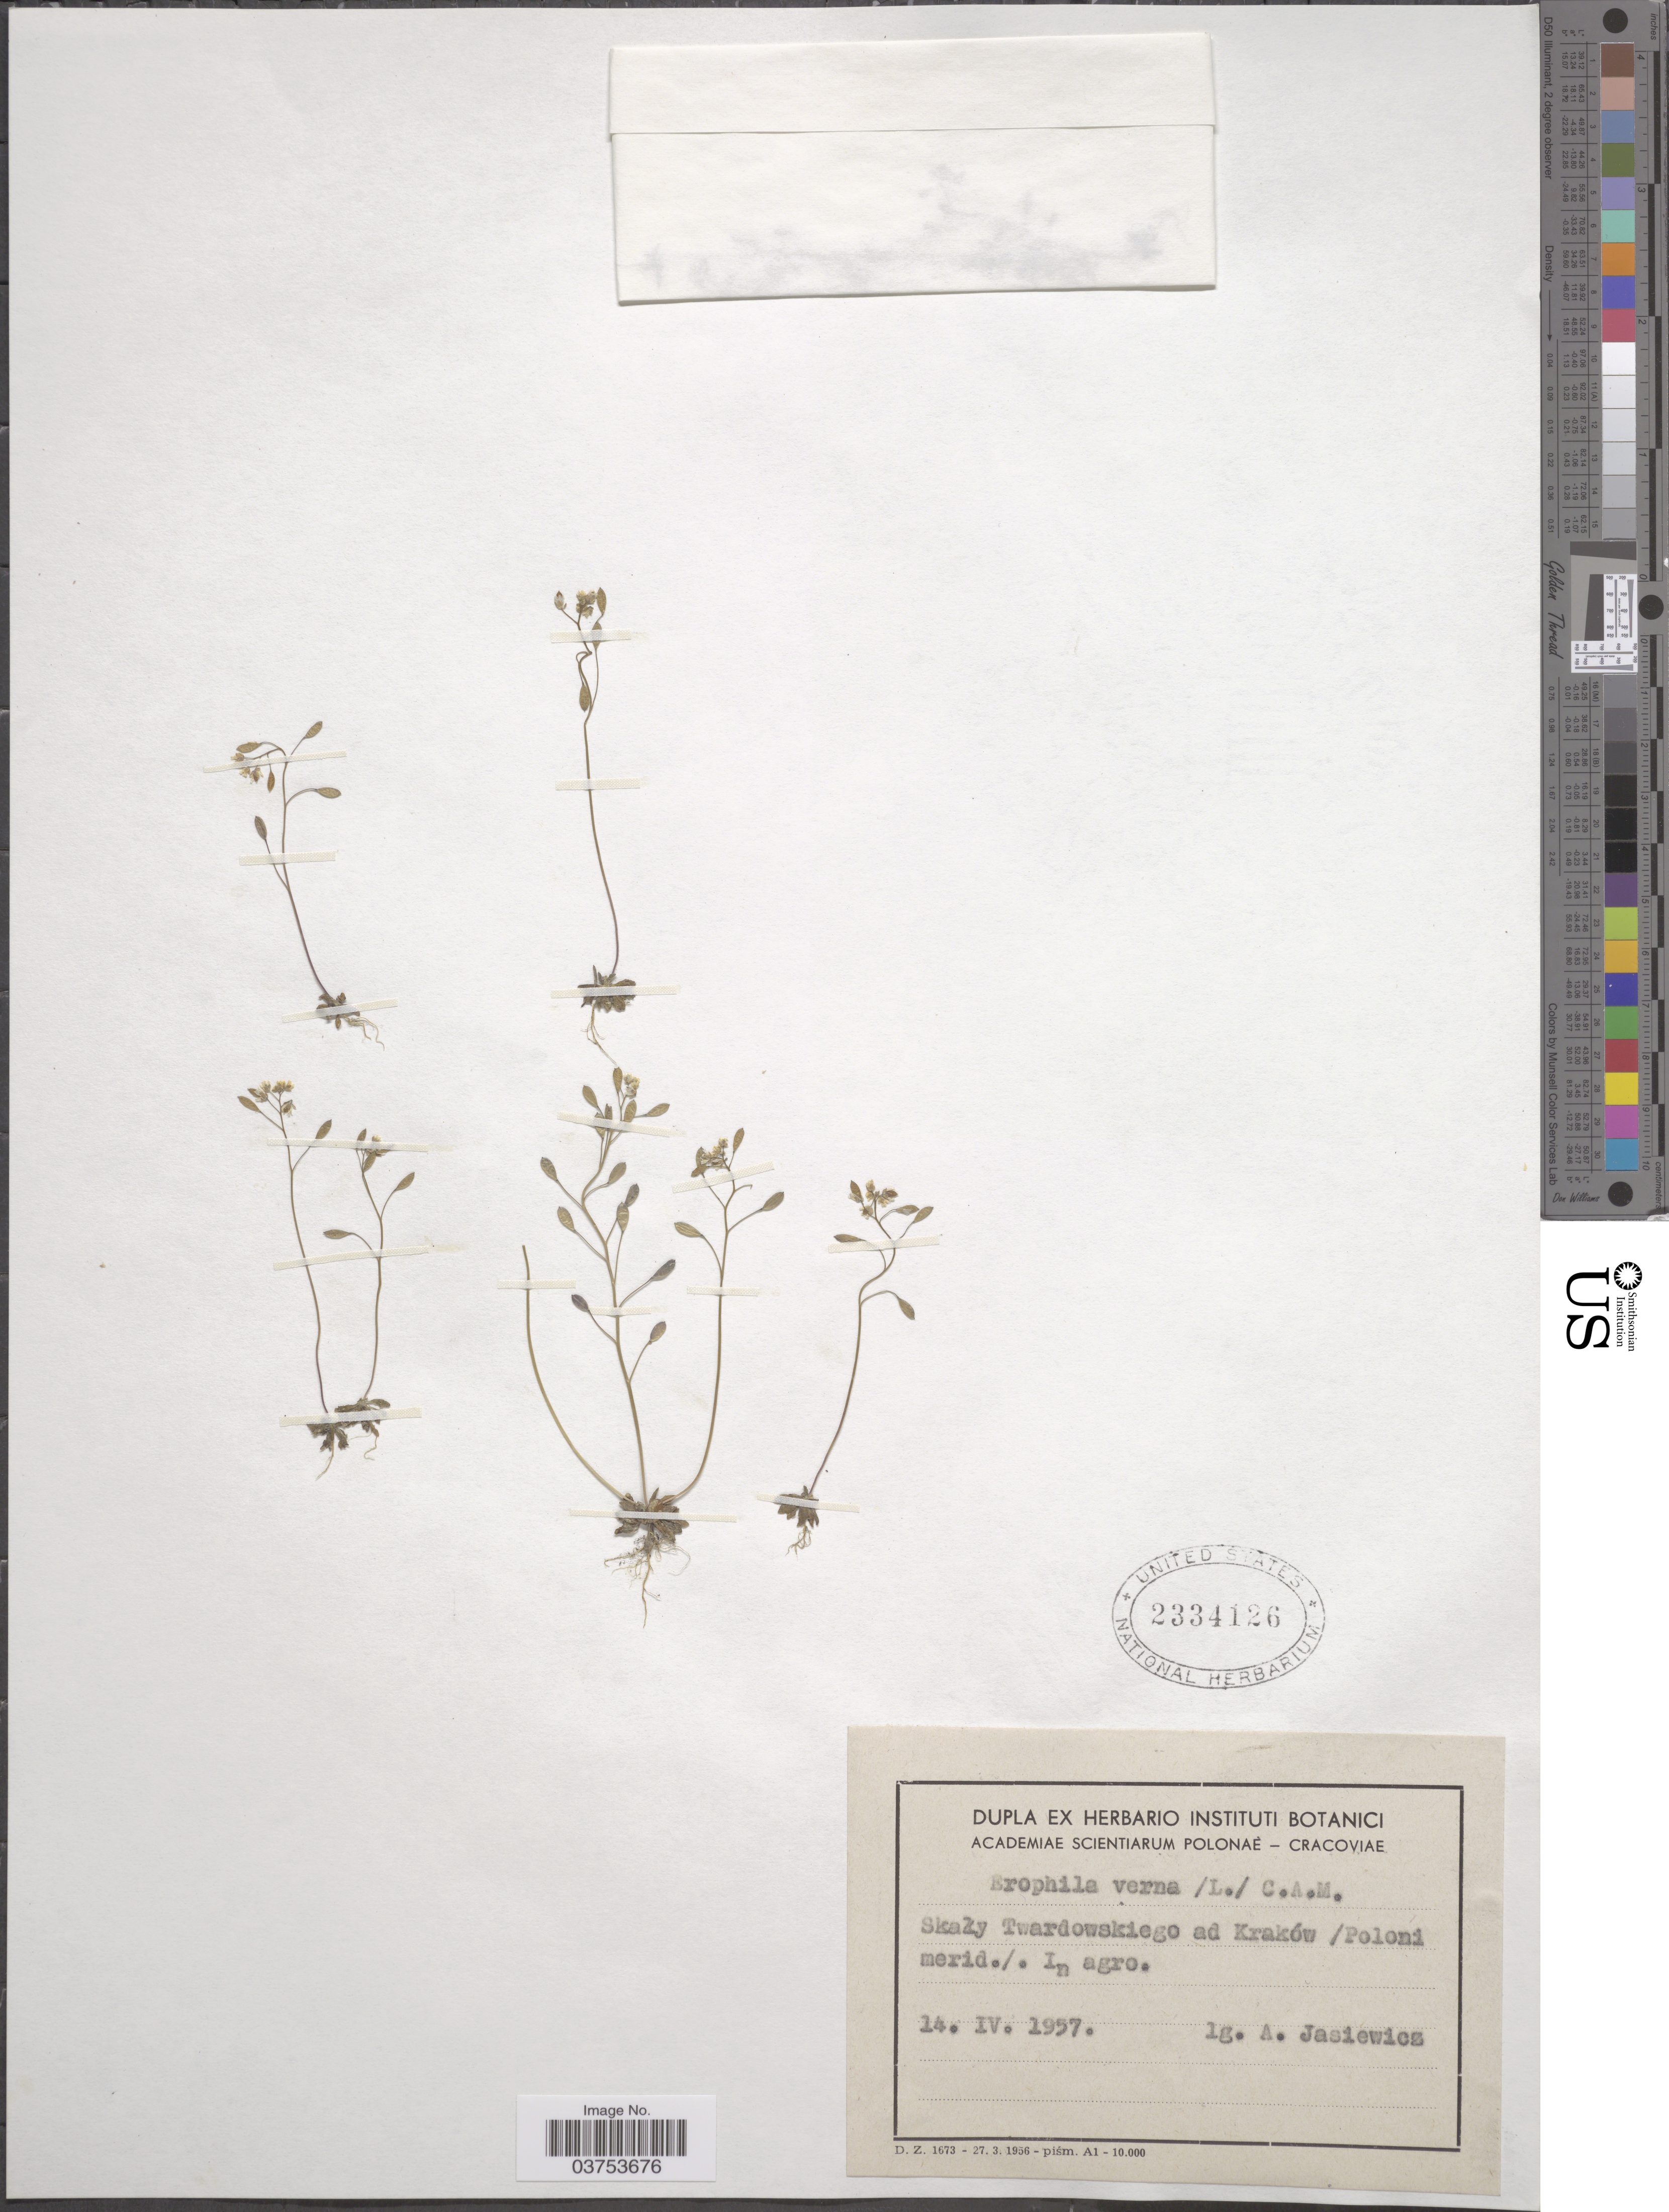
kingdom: Plantae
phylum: Tracheophyta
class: Magnoliopsida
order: Brassicales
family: Brassicaceae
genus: Erophila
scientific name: Erophila verna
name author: (L.) DC.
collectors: A. Jasiewicz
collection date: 1957-04-14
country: Poland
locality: Skaly Twardowskiego ad Kraków / Poloni merid./. In agro.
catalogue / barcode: US 2334126